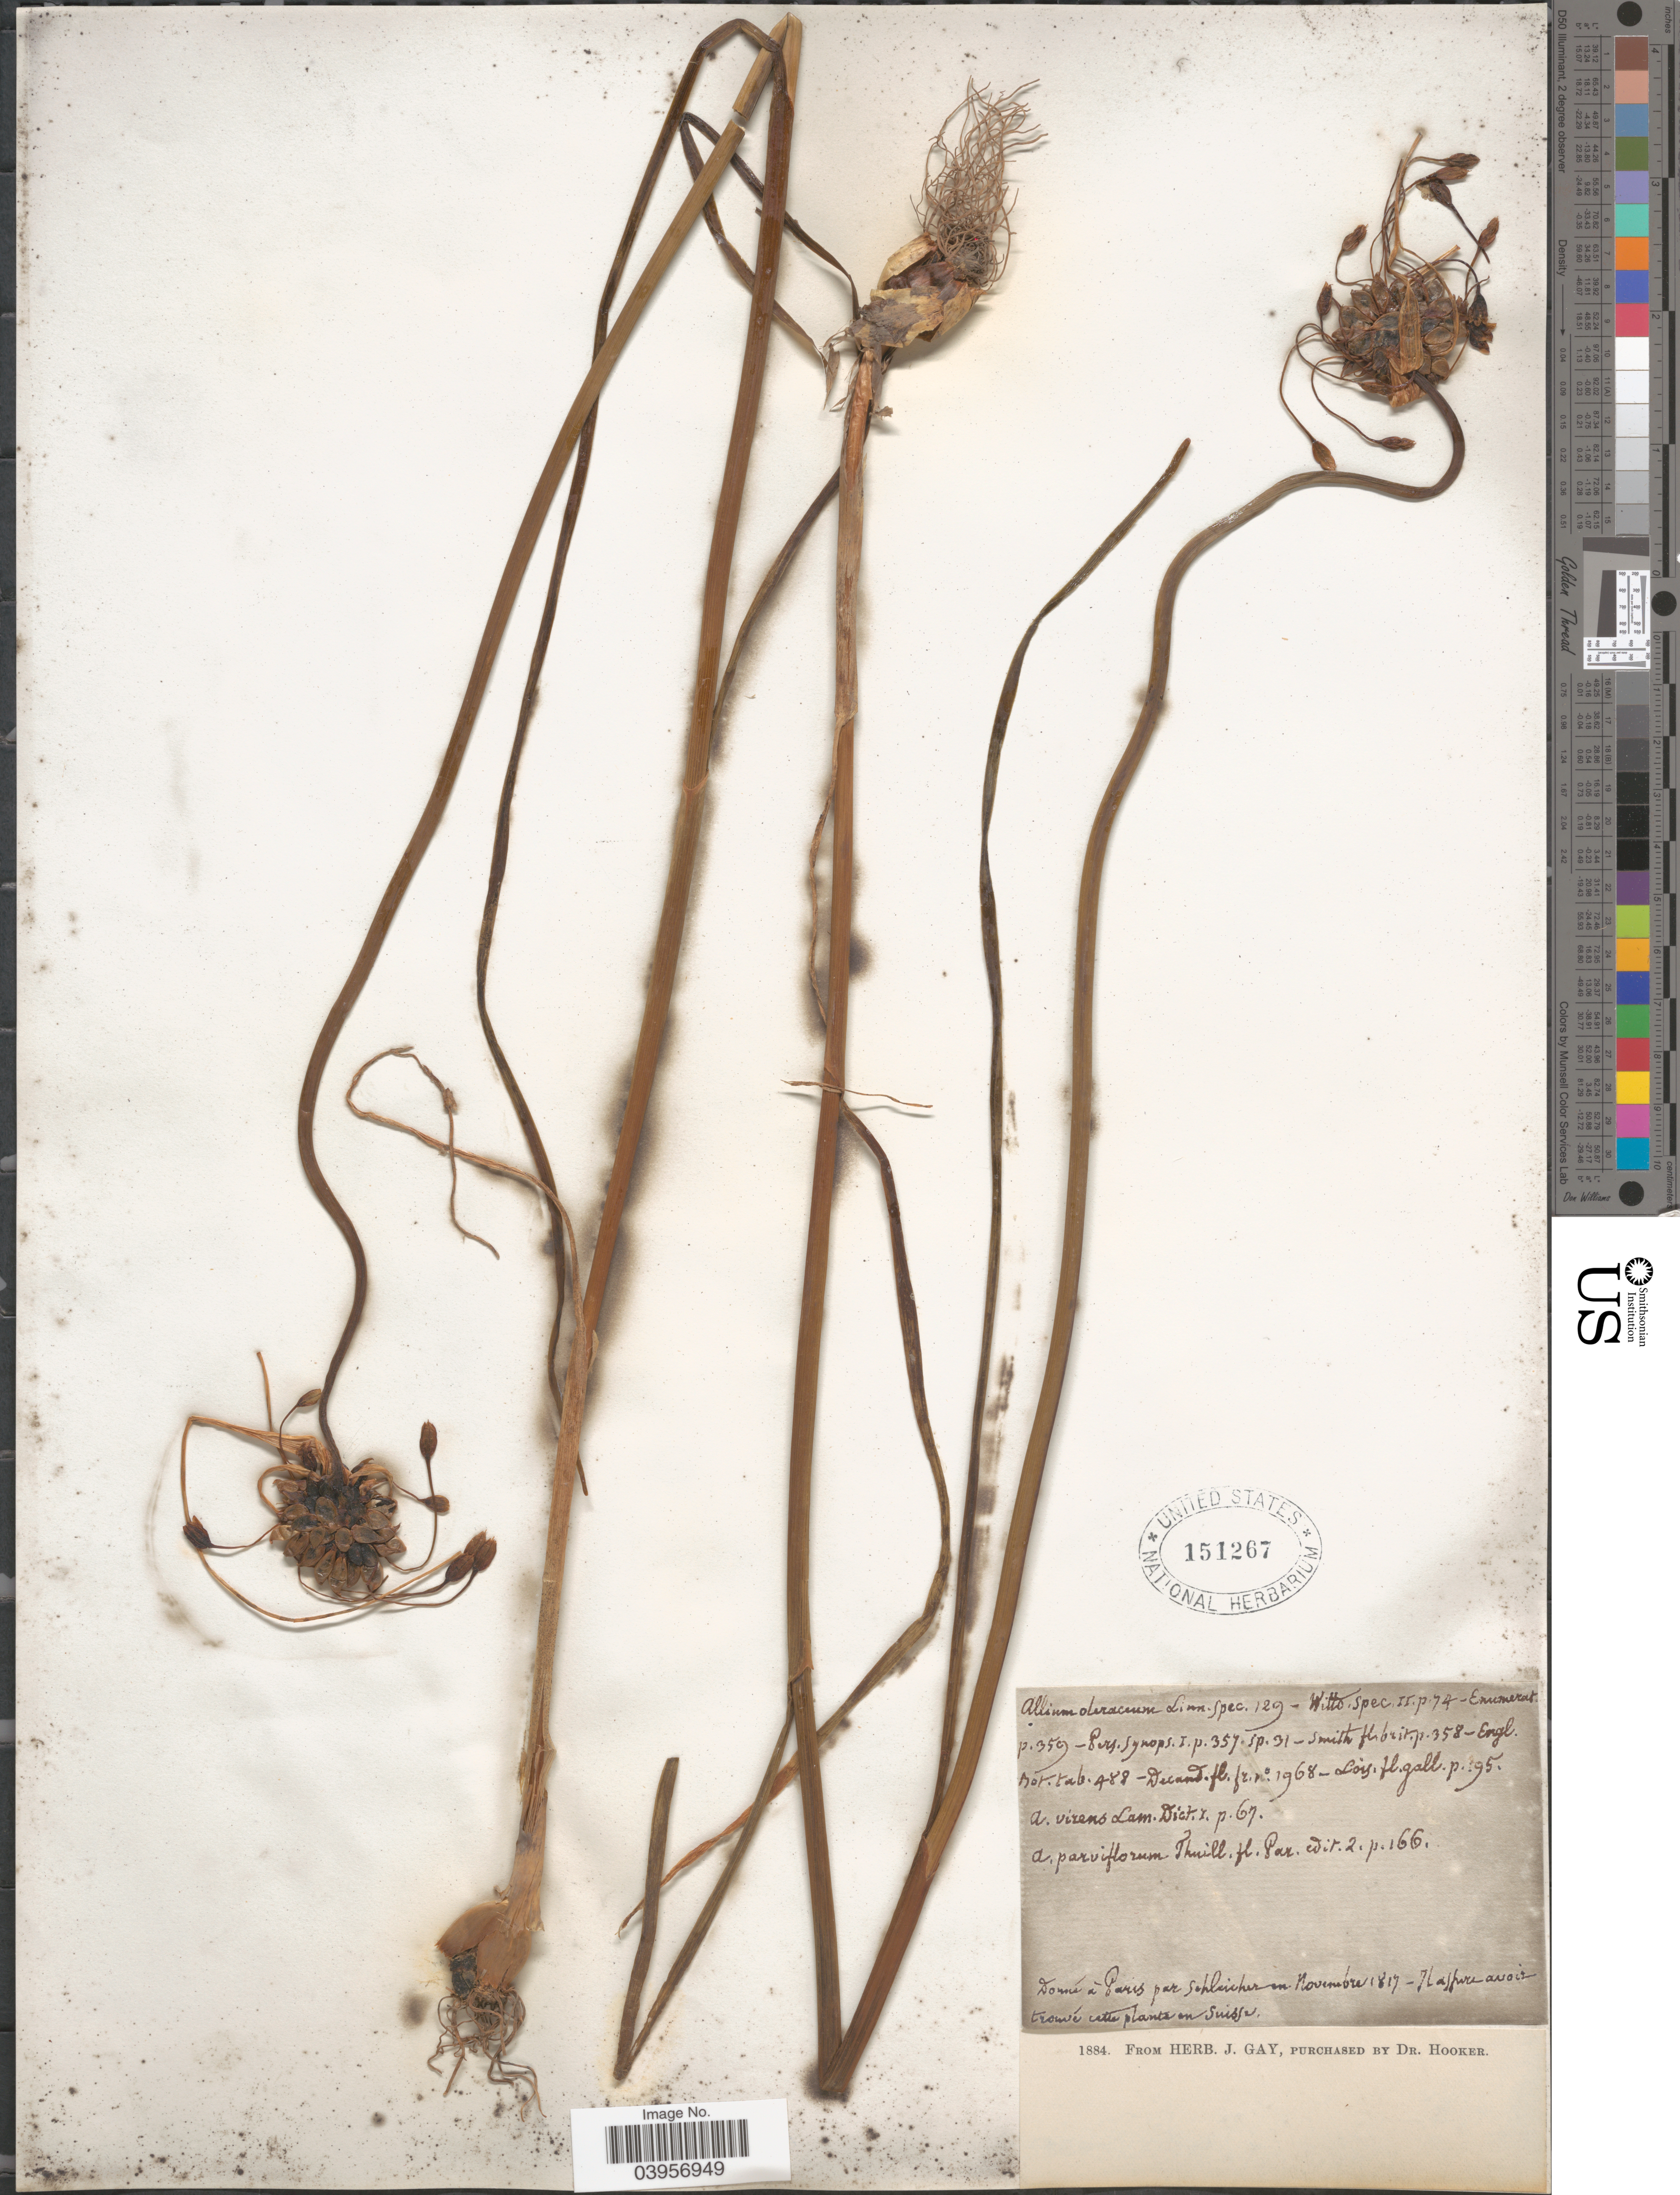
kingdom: Plantae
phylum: Tracheophyta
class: Liliopsida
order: Asparagales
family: Amaryllidaceae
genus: Allium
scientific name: Allium oleraceum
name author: L.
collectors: -- Schleicher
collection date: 1817-11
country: Switzerland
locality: En Suisse.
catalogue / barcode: US 151267